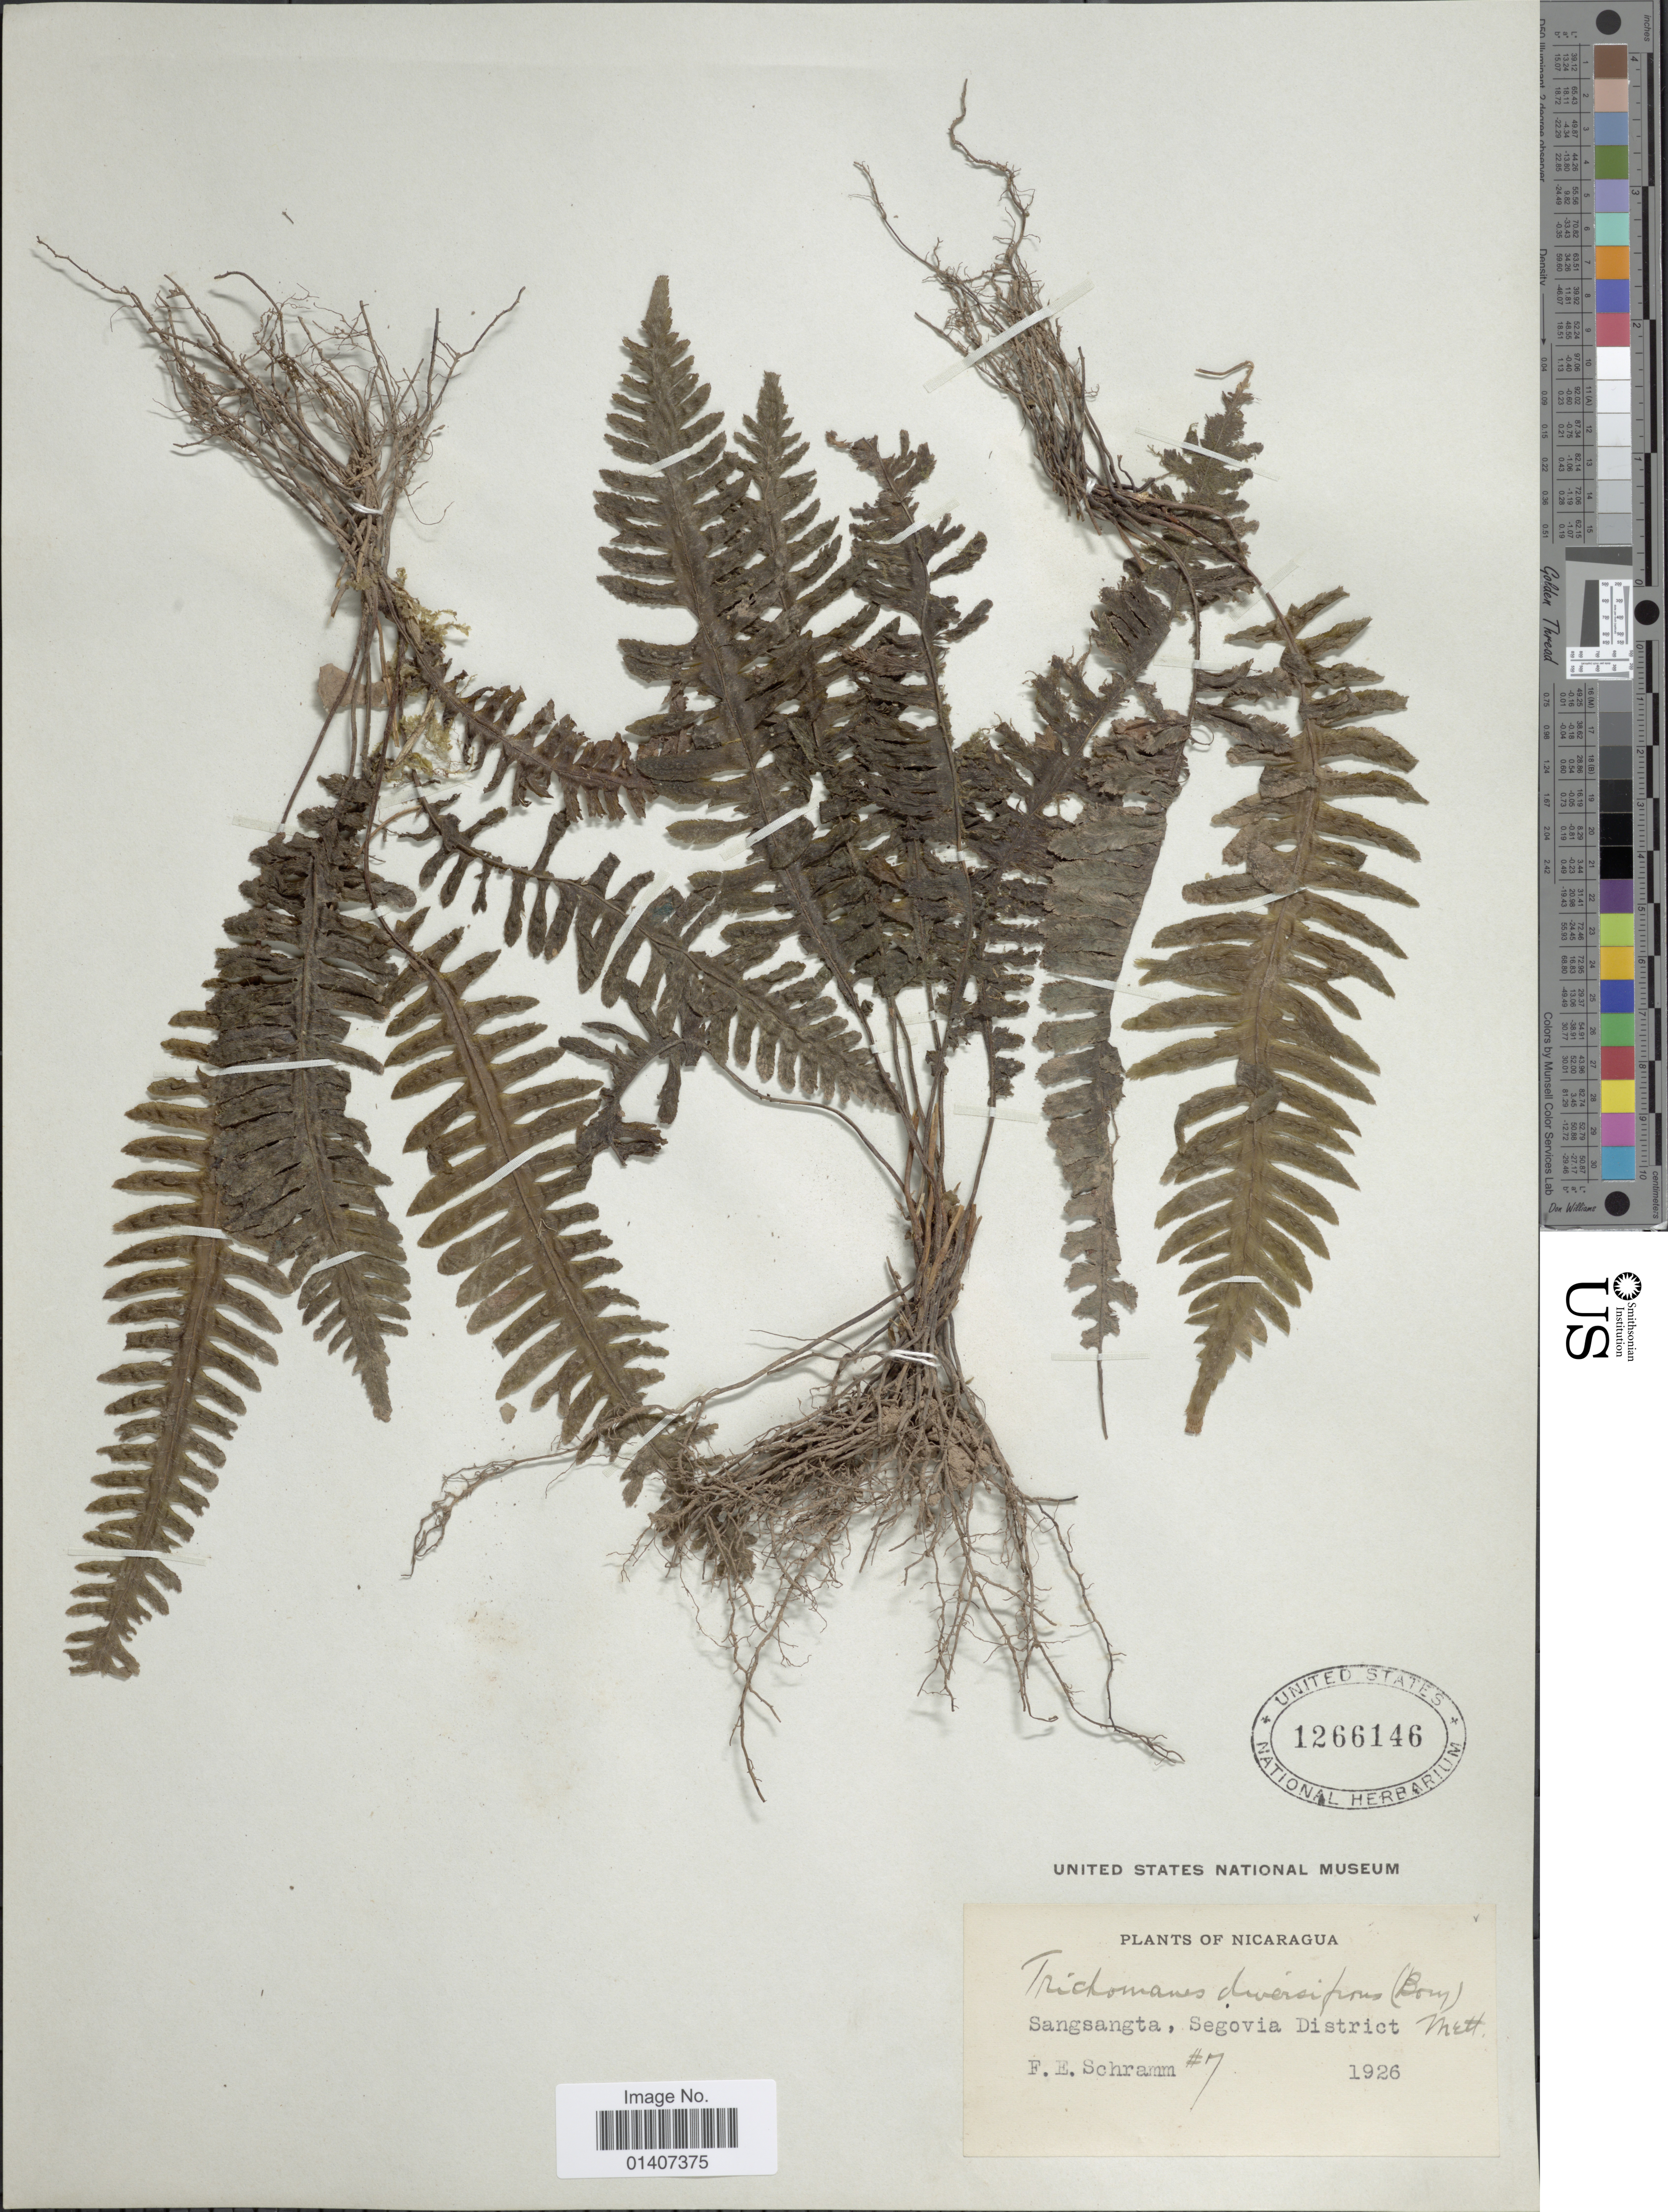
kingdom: Plantae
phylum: Tracheophyta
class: Polypodiopsida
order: Hymenophyllales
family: Hymenophyllaceae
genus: Trichomanes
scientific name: Trichomanes diversifrons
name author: (Bory) Mett. ex Sadeb.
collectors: F. E. Schramm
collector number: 7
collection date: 1926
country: Nicaragua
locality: Sangsanta, Segovia district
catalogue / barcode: US 1266146